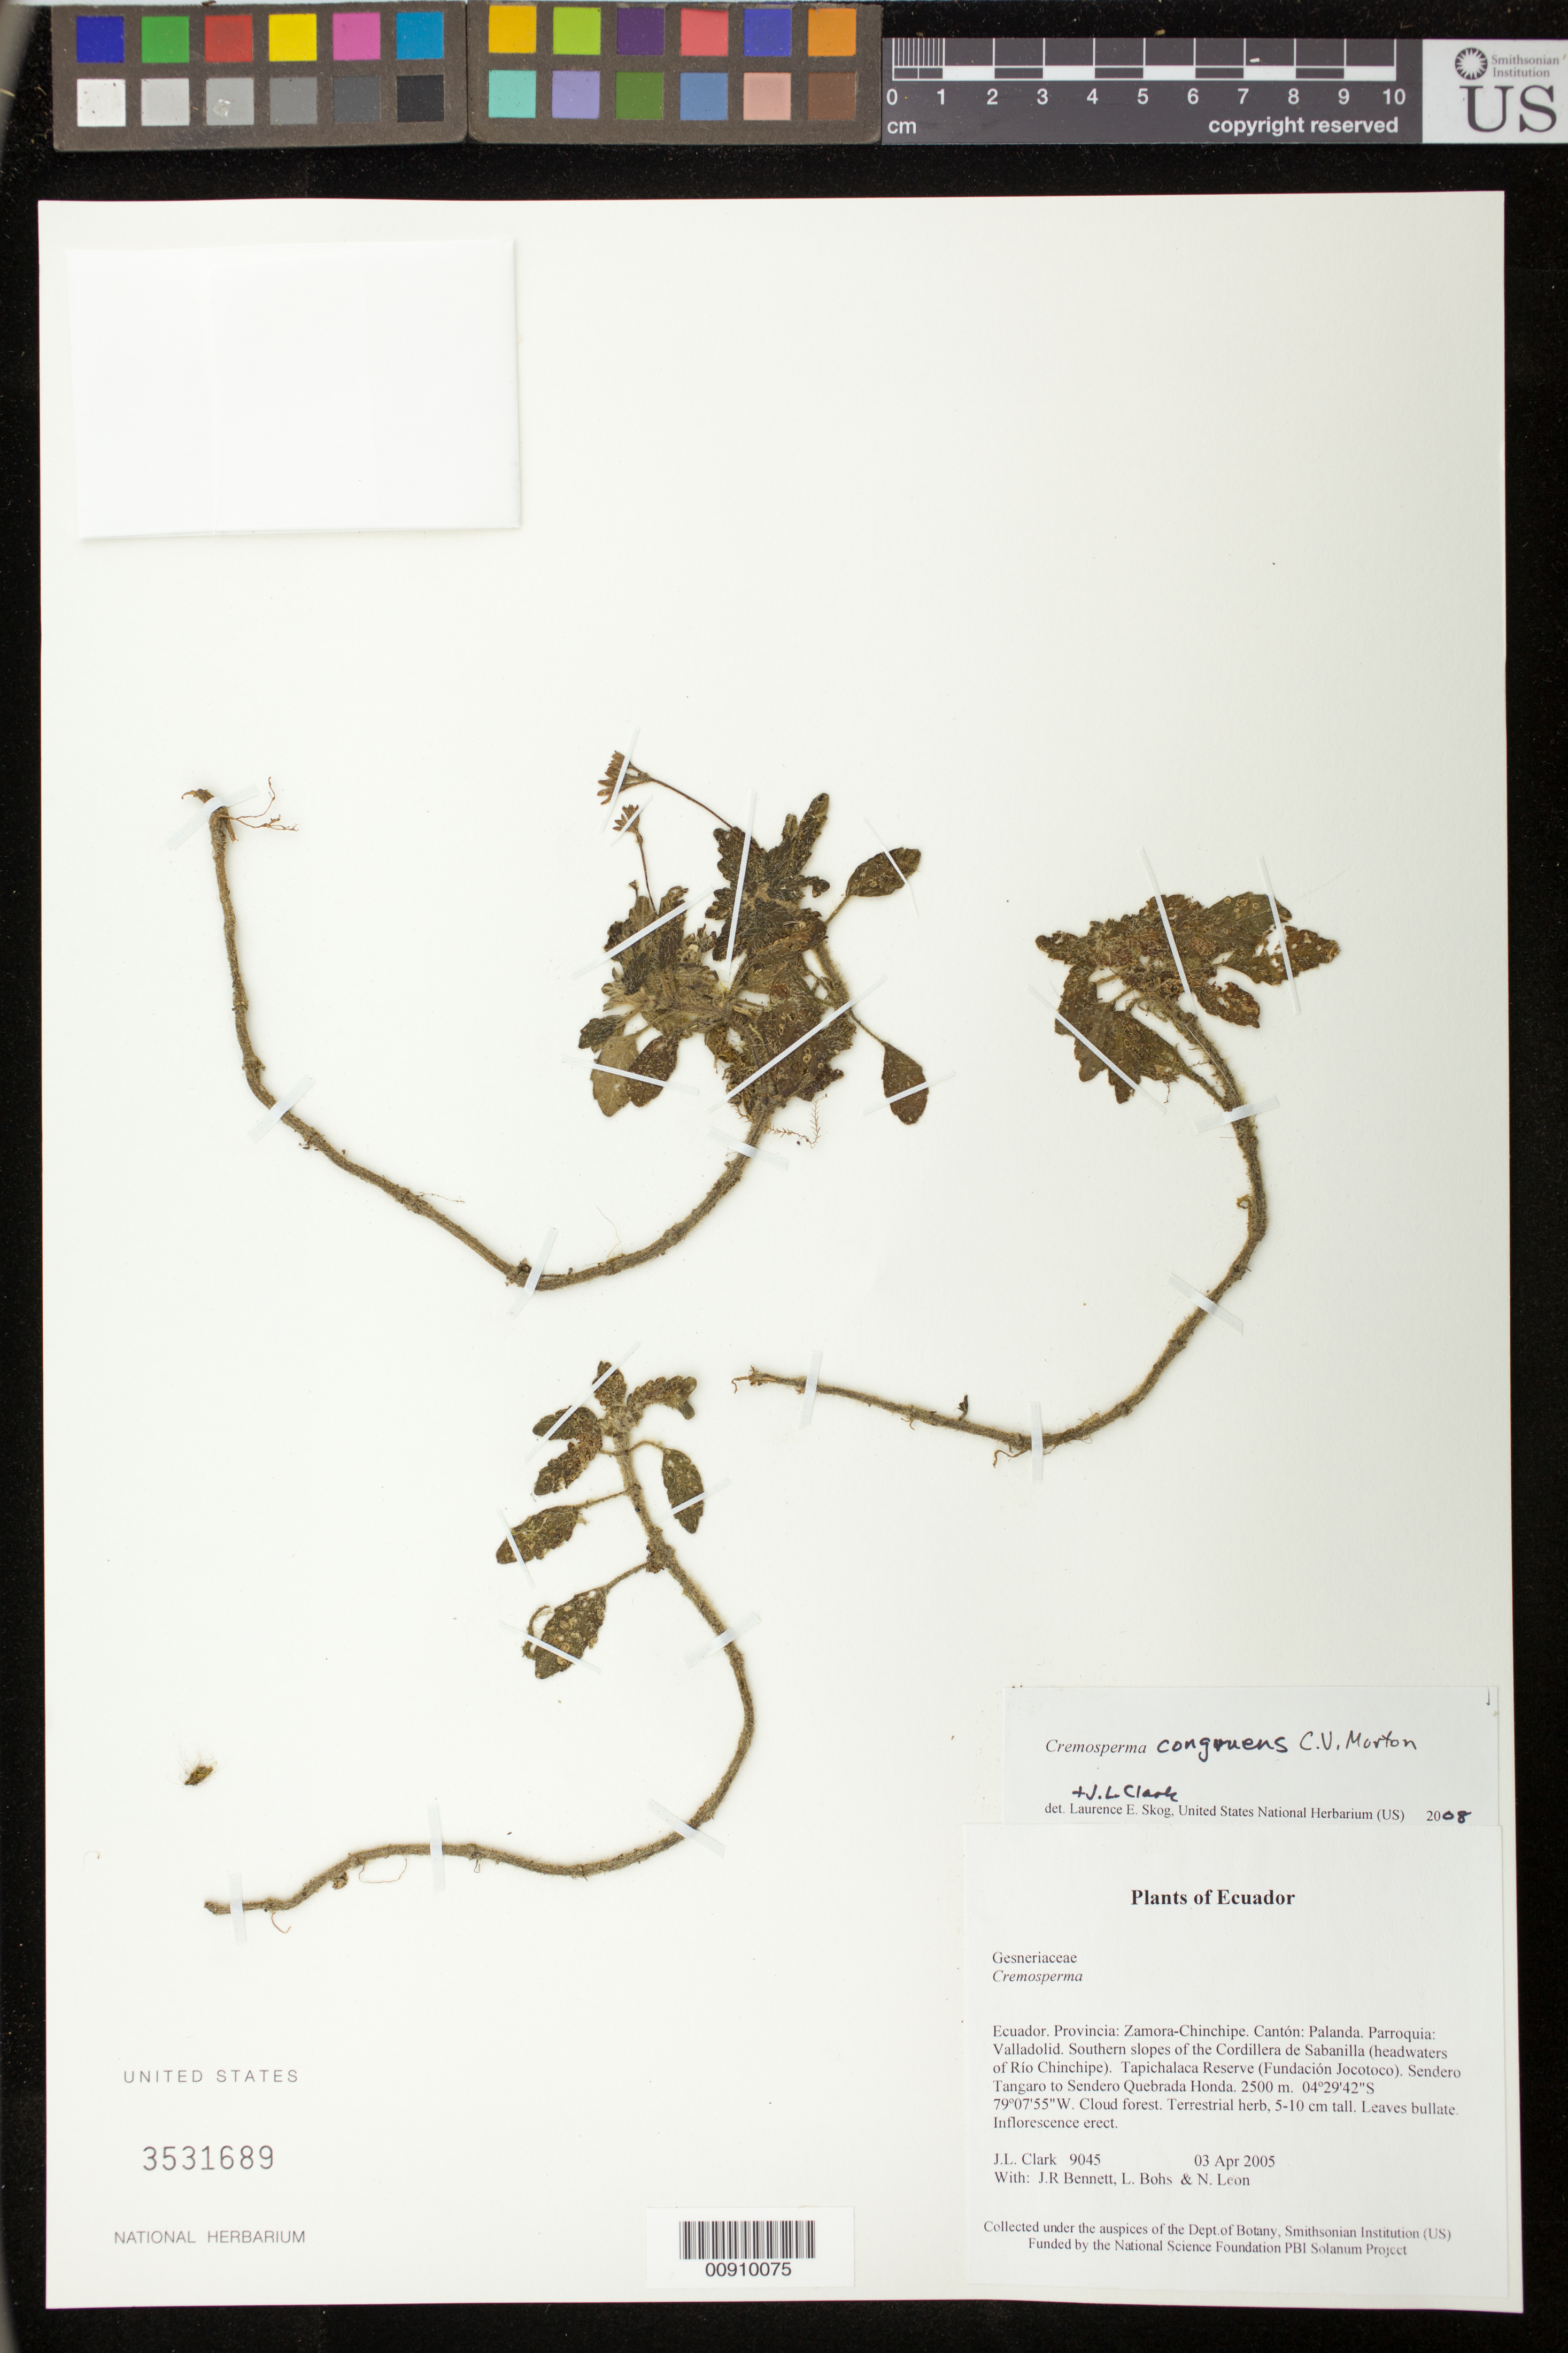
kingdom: Plantae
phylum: Tracheophyta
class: Magnoliopsida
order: Lamiales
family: Gesneriaceae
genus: Cremosperma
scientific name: Cremosperma congruens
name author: C.V. Morton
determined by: Clark, J. L.; Skog, Laurence E.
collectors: J. L. Clark, J. R. Bennett, L. A. Bohs & N. Leon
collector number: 9045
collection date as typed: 03 Apr 2005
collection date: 2005-04-03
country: Ecuador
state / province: Zamora-Chinchipe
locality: Palanda. Parroquia: Valladolid. Southern slopes of the Cordillera de Sabanilla (headwaters of Río Chinchipe). Tapichalaca Reserve (Fundación Jocotoco). Sendero Tangaro to Sendero Quebrada Honda.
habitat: Cloud forest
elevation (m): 2500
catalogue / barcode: US 3531689